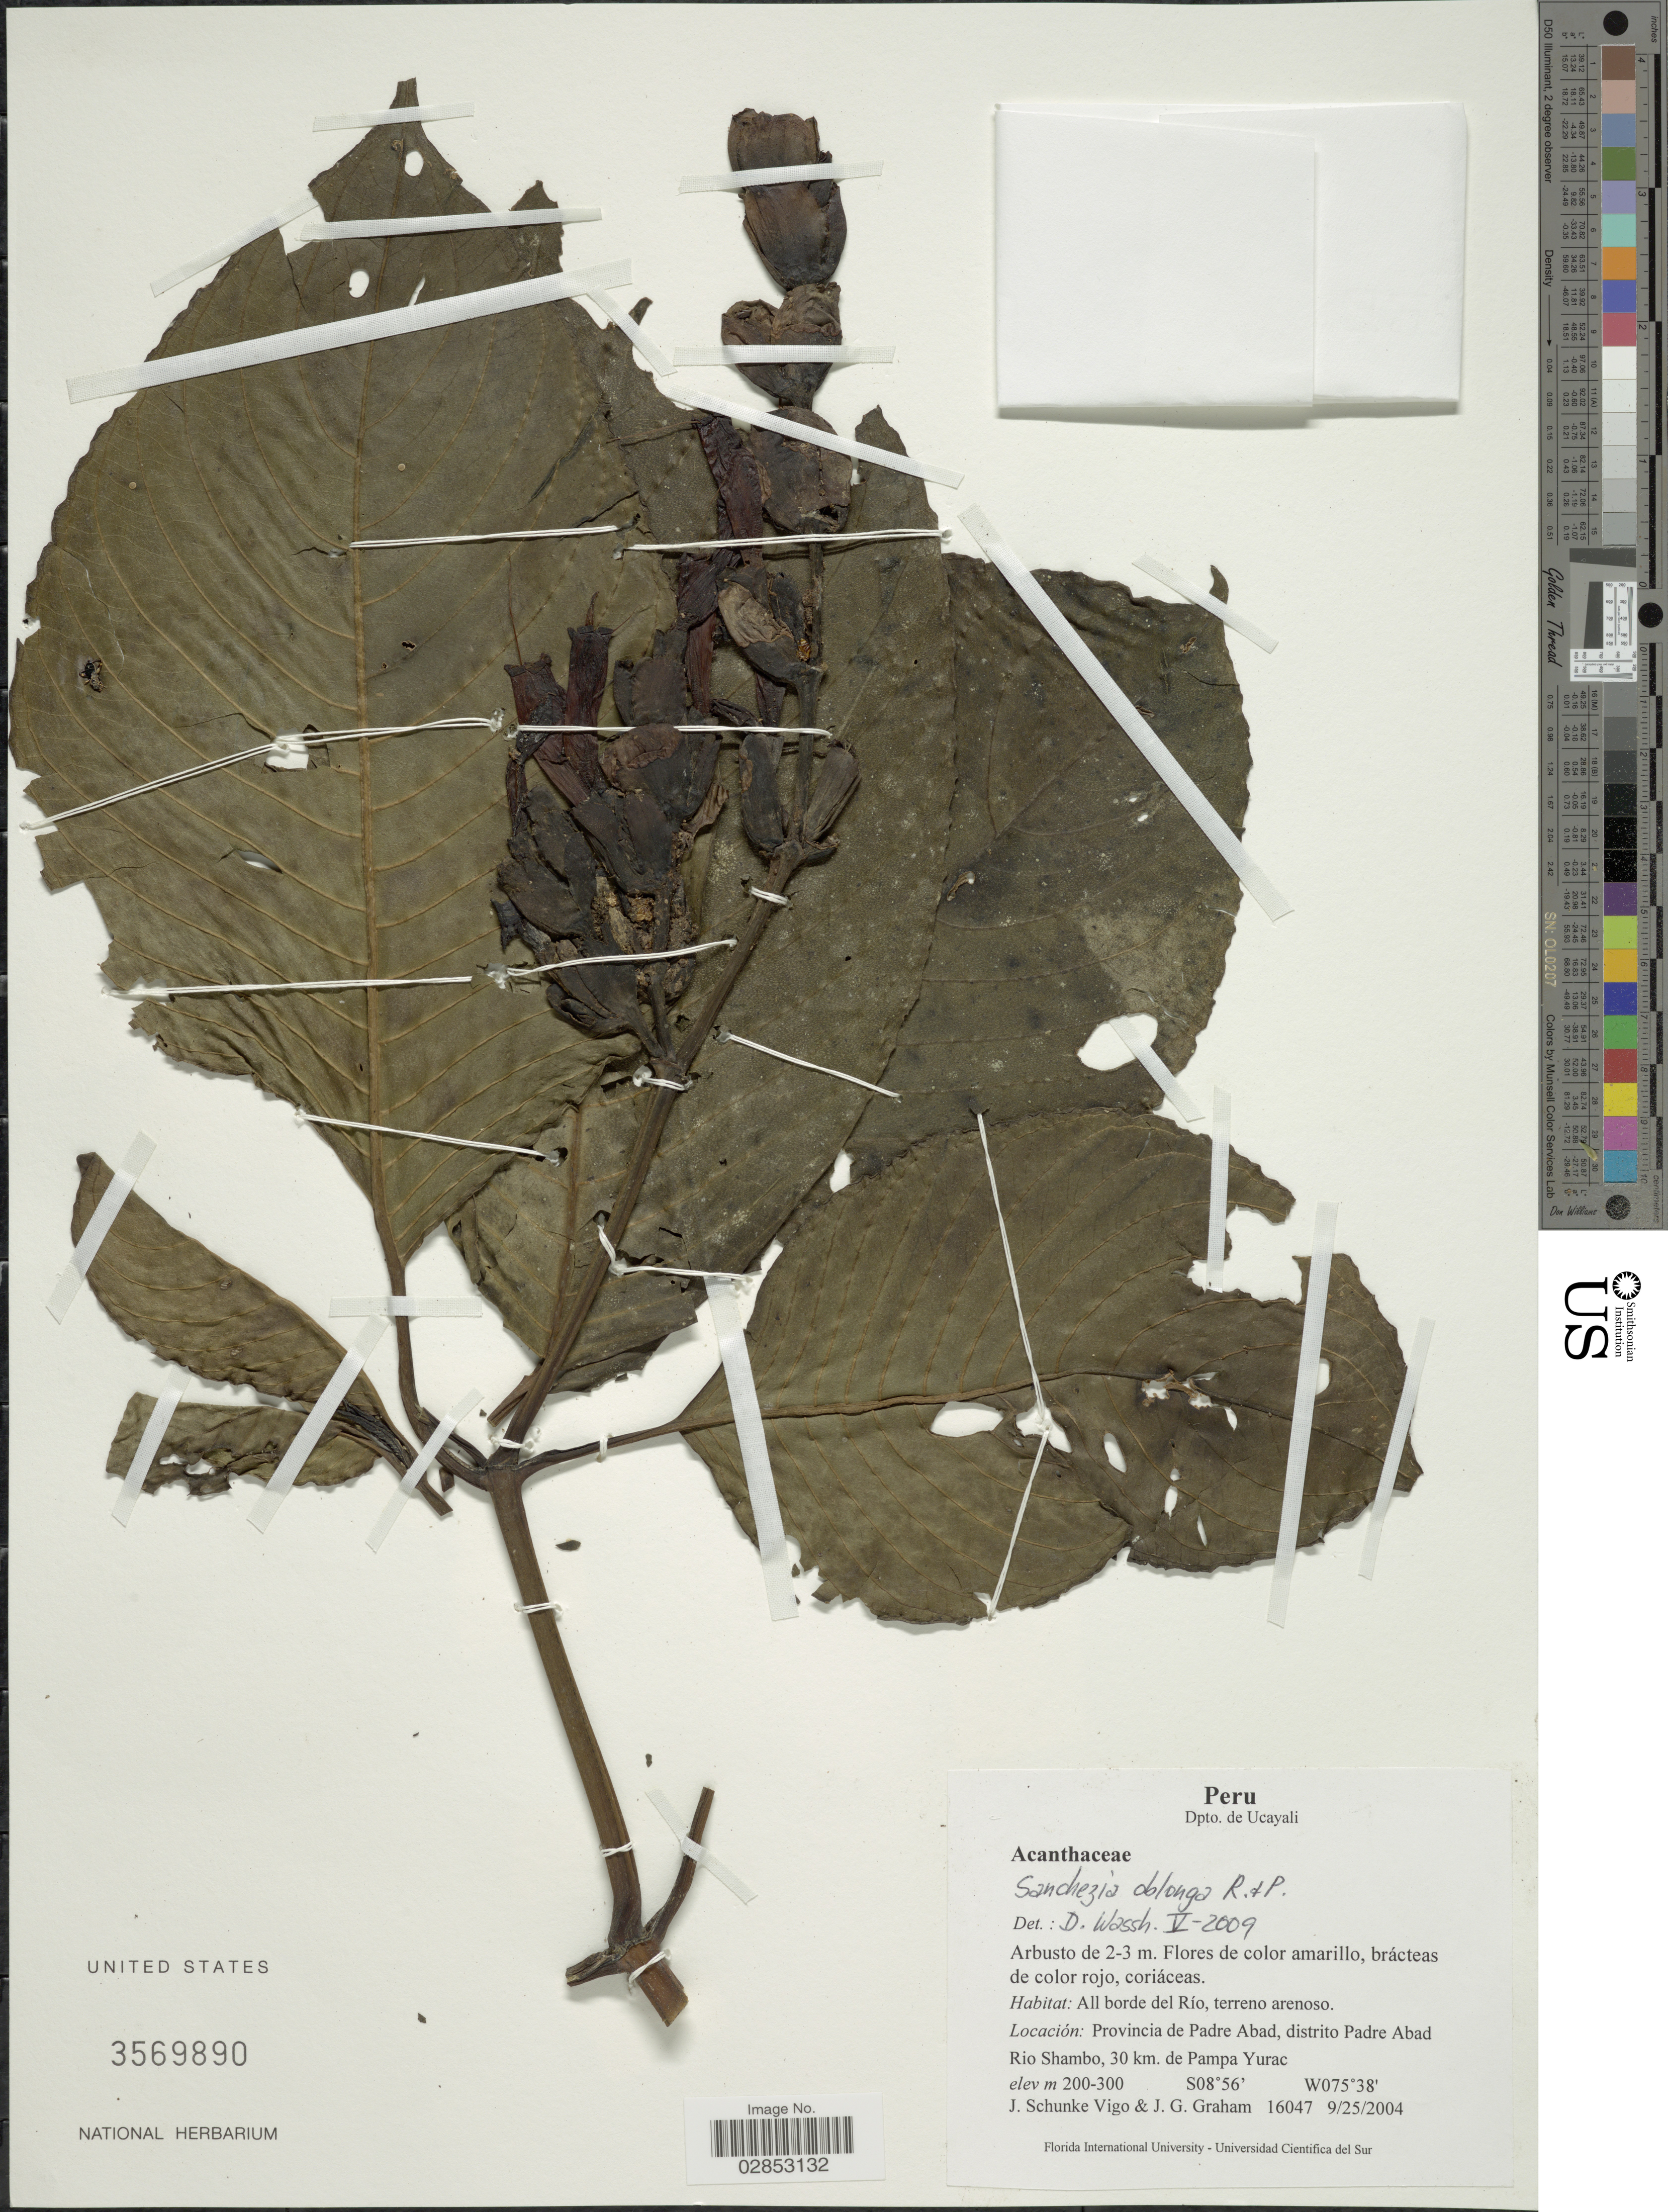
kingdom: Plantae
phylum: Tracheophyta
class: Magnoliopsida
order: Lamiales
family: Acanthaceae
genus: Sanchezia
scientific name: Sanchezia rubriflora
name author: Leonard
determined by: Azevedo, Igor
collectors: J. Schunke Vigo & J. Graham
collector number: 16047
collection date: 2004-09-25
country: Peru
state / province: Ucayali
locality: Dpto. de Ucayali, Provincia de Padre Abad, distrito Padre Abad Rio Shambo, 30 km. de Pampa Yurac.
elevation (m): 200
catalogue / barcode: US 3569890